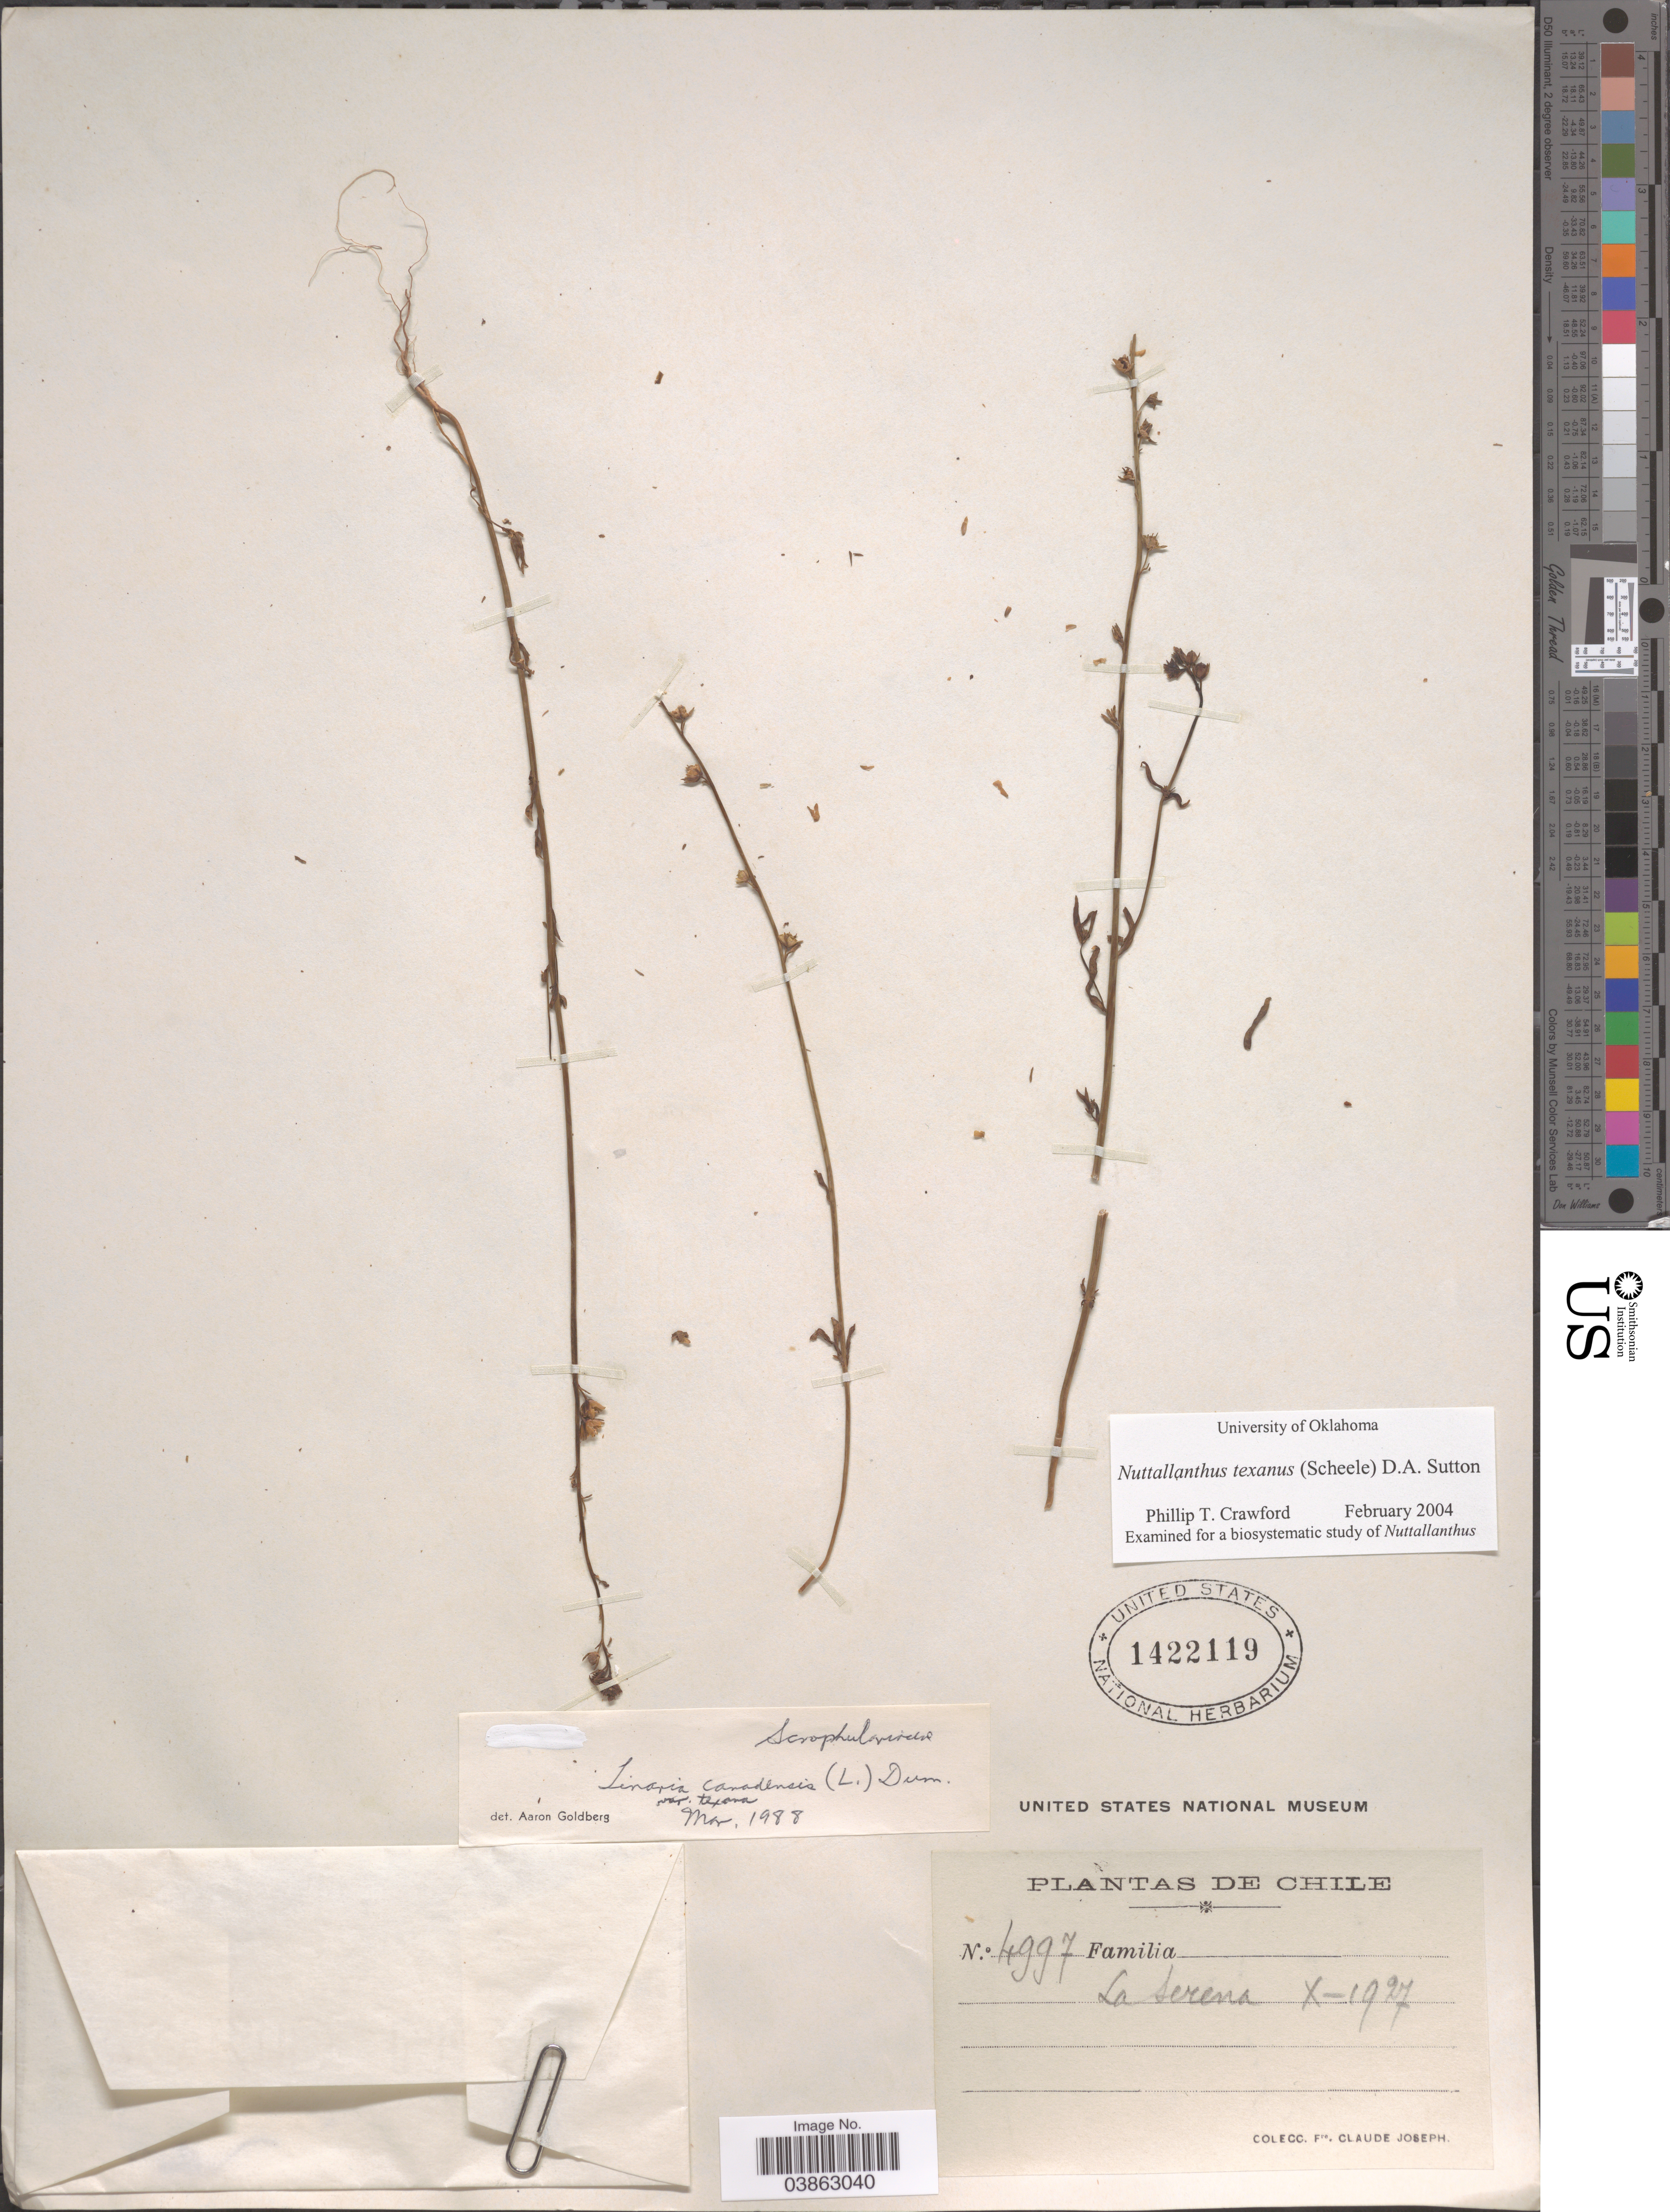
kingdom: Plantae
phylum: Tracheophyta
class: Magnoliopsida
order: Lamiales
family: Plantaginaceae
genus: Linaria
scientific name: Linaria texana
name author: Scheele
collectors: Bro. Claude-Joseph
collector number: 4997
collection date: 1927-10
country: Chile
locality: La Serena.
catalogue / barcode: US 1422119